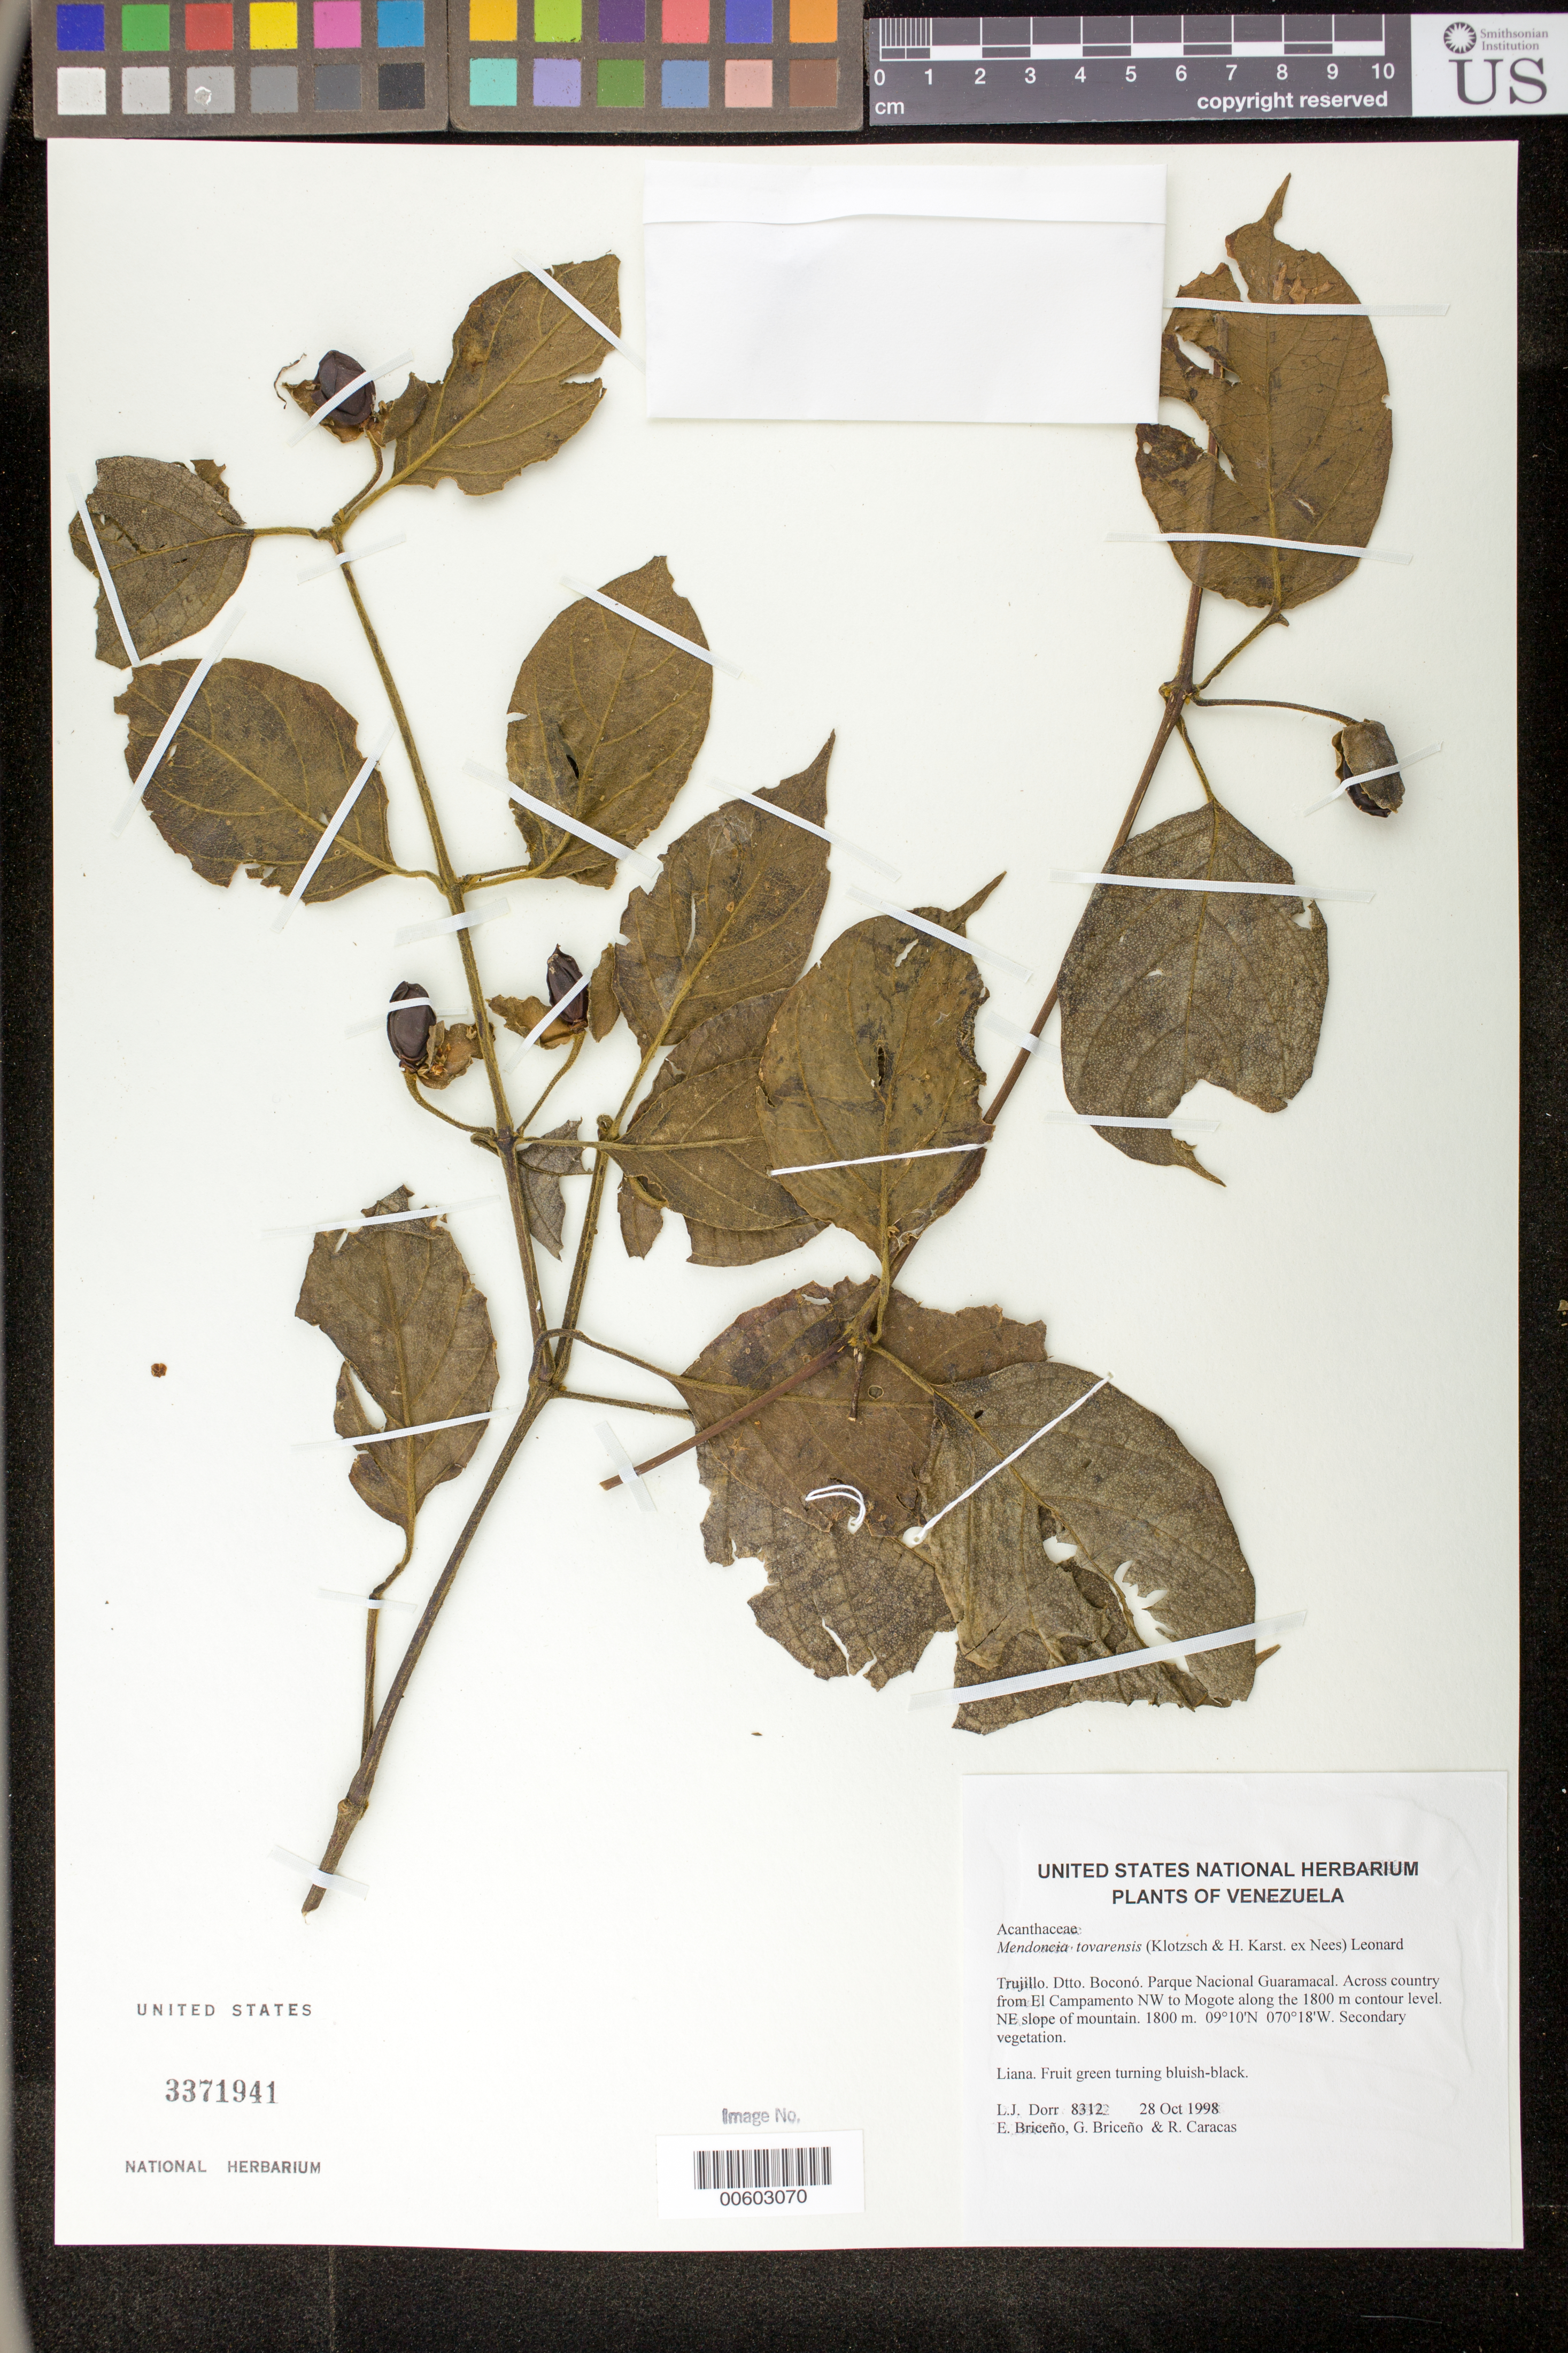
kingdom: Plantae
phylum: Tracheophyta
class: Magnoliopsida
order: Lamiales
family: Acanthaceae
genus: Mendoncia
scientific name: Mendoncia tovarensis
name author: (Klotzsch & H. Karst. ex Nees) Leonard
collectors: L. J. Dorr, E. Briceño, G. Briceño & R. Caracas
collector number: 8312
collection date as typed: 28 Oct 1998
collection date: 1998-10-28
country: Venezuela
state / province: Trujillo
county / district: Boconó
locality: Parque Nacional Guaramacal. Across country from El Campamento NW to Mogote along the 1800 m contour level. NE slope of mountain.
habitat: Secondary vegetation.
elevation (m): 1800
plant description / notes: CAS, CTES, K, MO, NY, PORT, US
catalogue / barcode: US 3371941